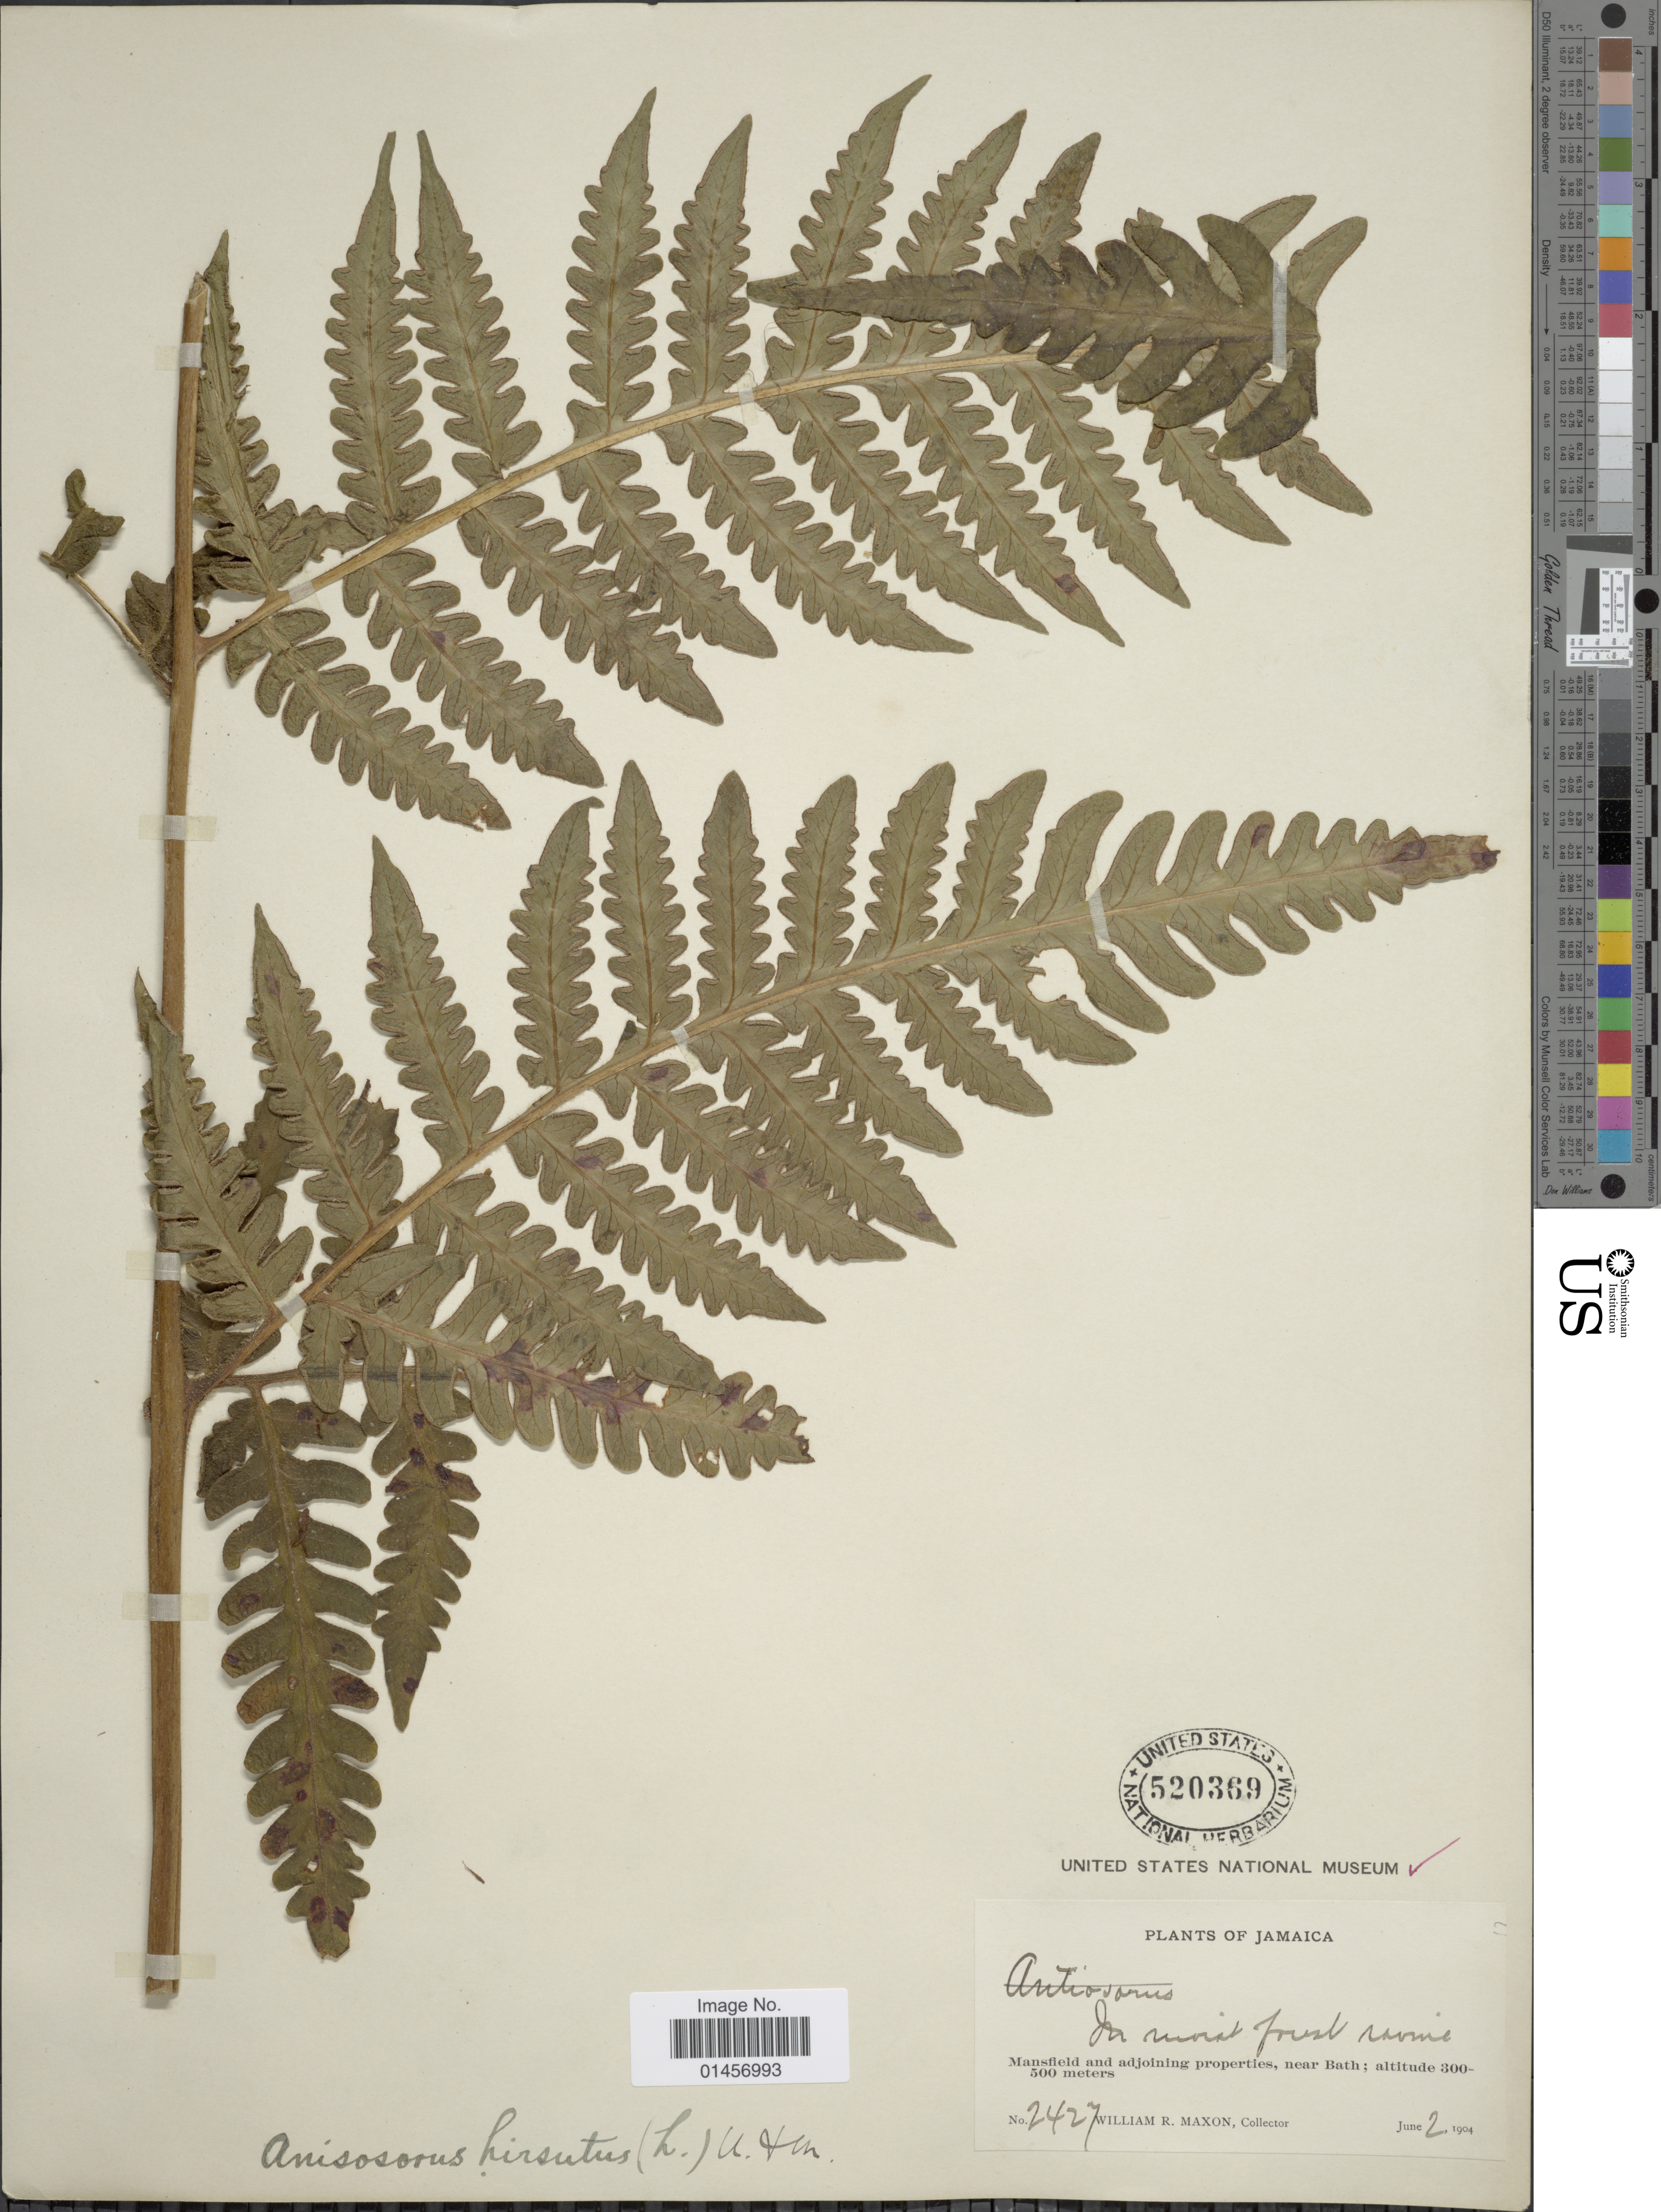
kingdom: Plantae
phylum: Tracheophyta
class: Polypodiopsida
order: Polypodiales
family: Lonchitidaceae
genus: Lonchitis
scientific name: Lonchitis hirsuta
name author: L.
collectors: W. R. Maxon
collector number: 2427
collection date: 1904-06-02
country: Jamaica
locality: Jamaica, Mansfield and adjoining properties, near Bath.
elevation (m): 300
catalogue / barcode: US 520369